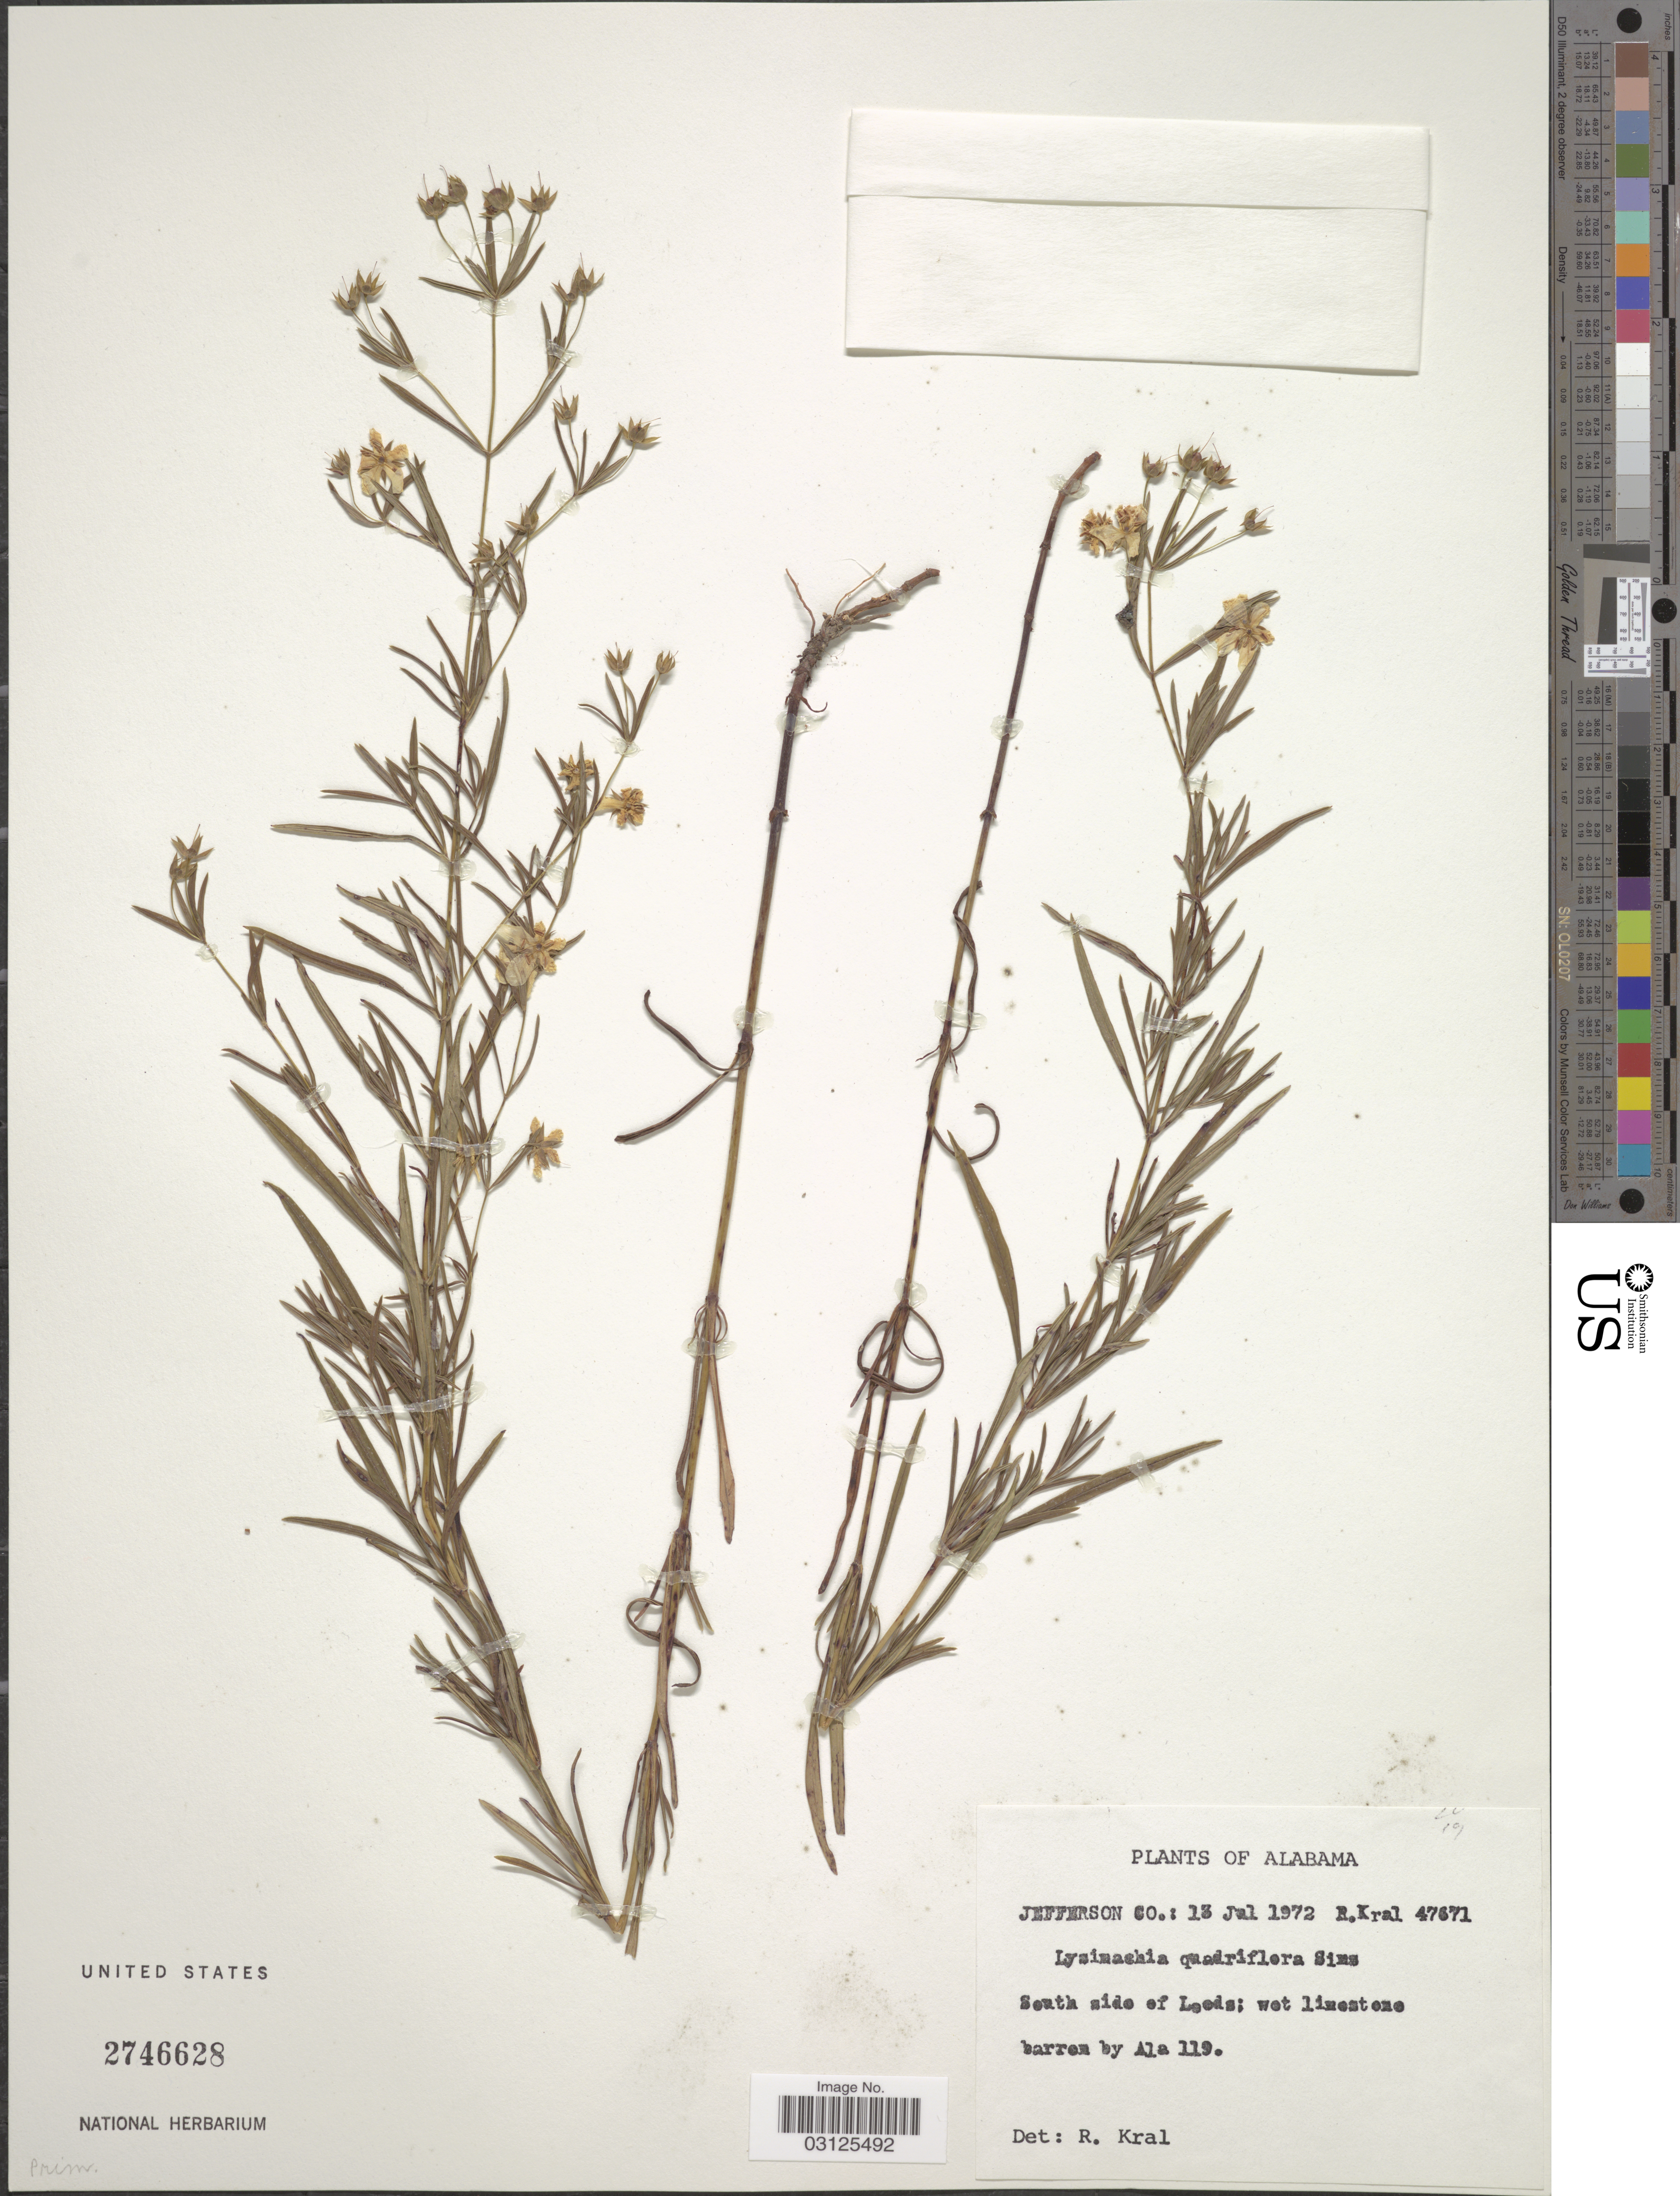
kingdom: Plantae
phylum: Tracheophyta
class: Magnoliopsida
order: Ericales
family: Primulaceae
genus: Steironema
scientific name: Steironema quadriflorum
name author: (Sims) Hitchc.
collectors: R. Kral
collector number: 47671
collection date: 1972-07-13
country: United States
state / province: Alabama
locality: Jefferson Co.: South side of Leeds.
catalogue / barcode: US 2746628